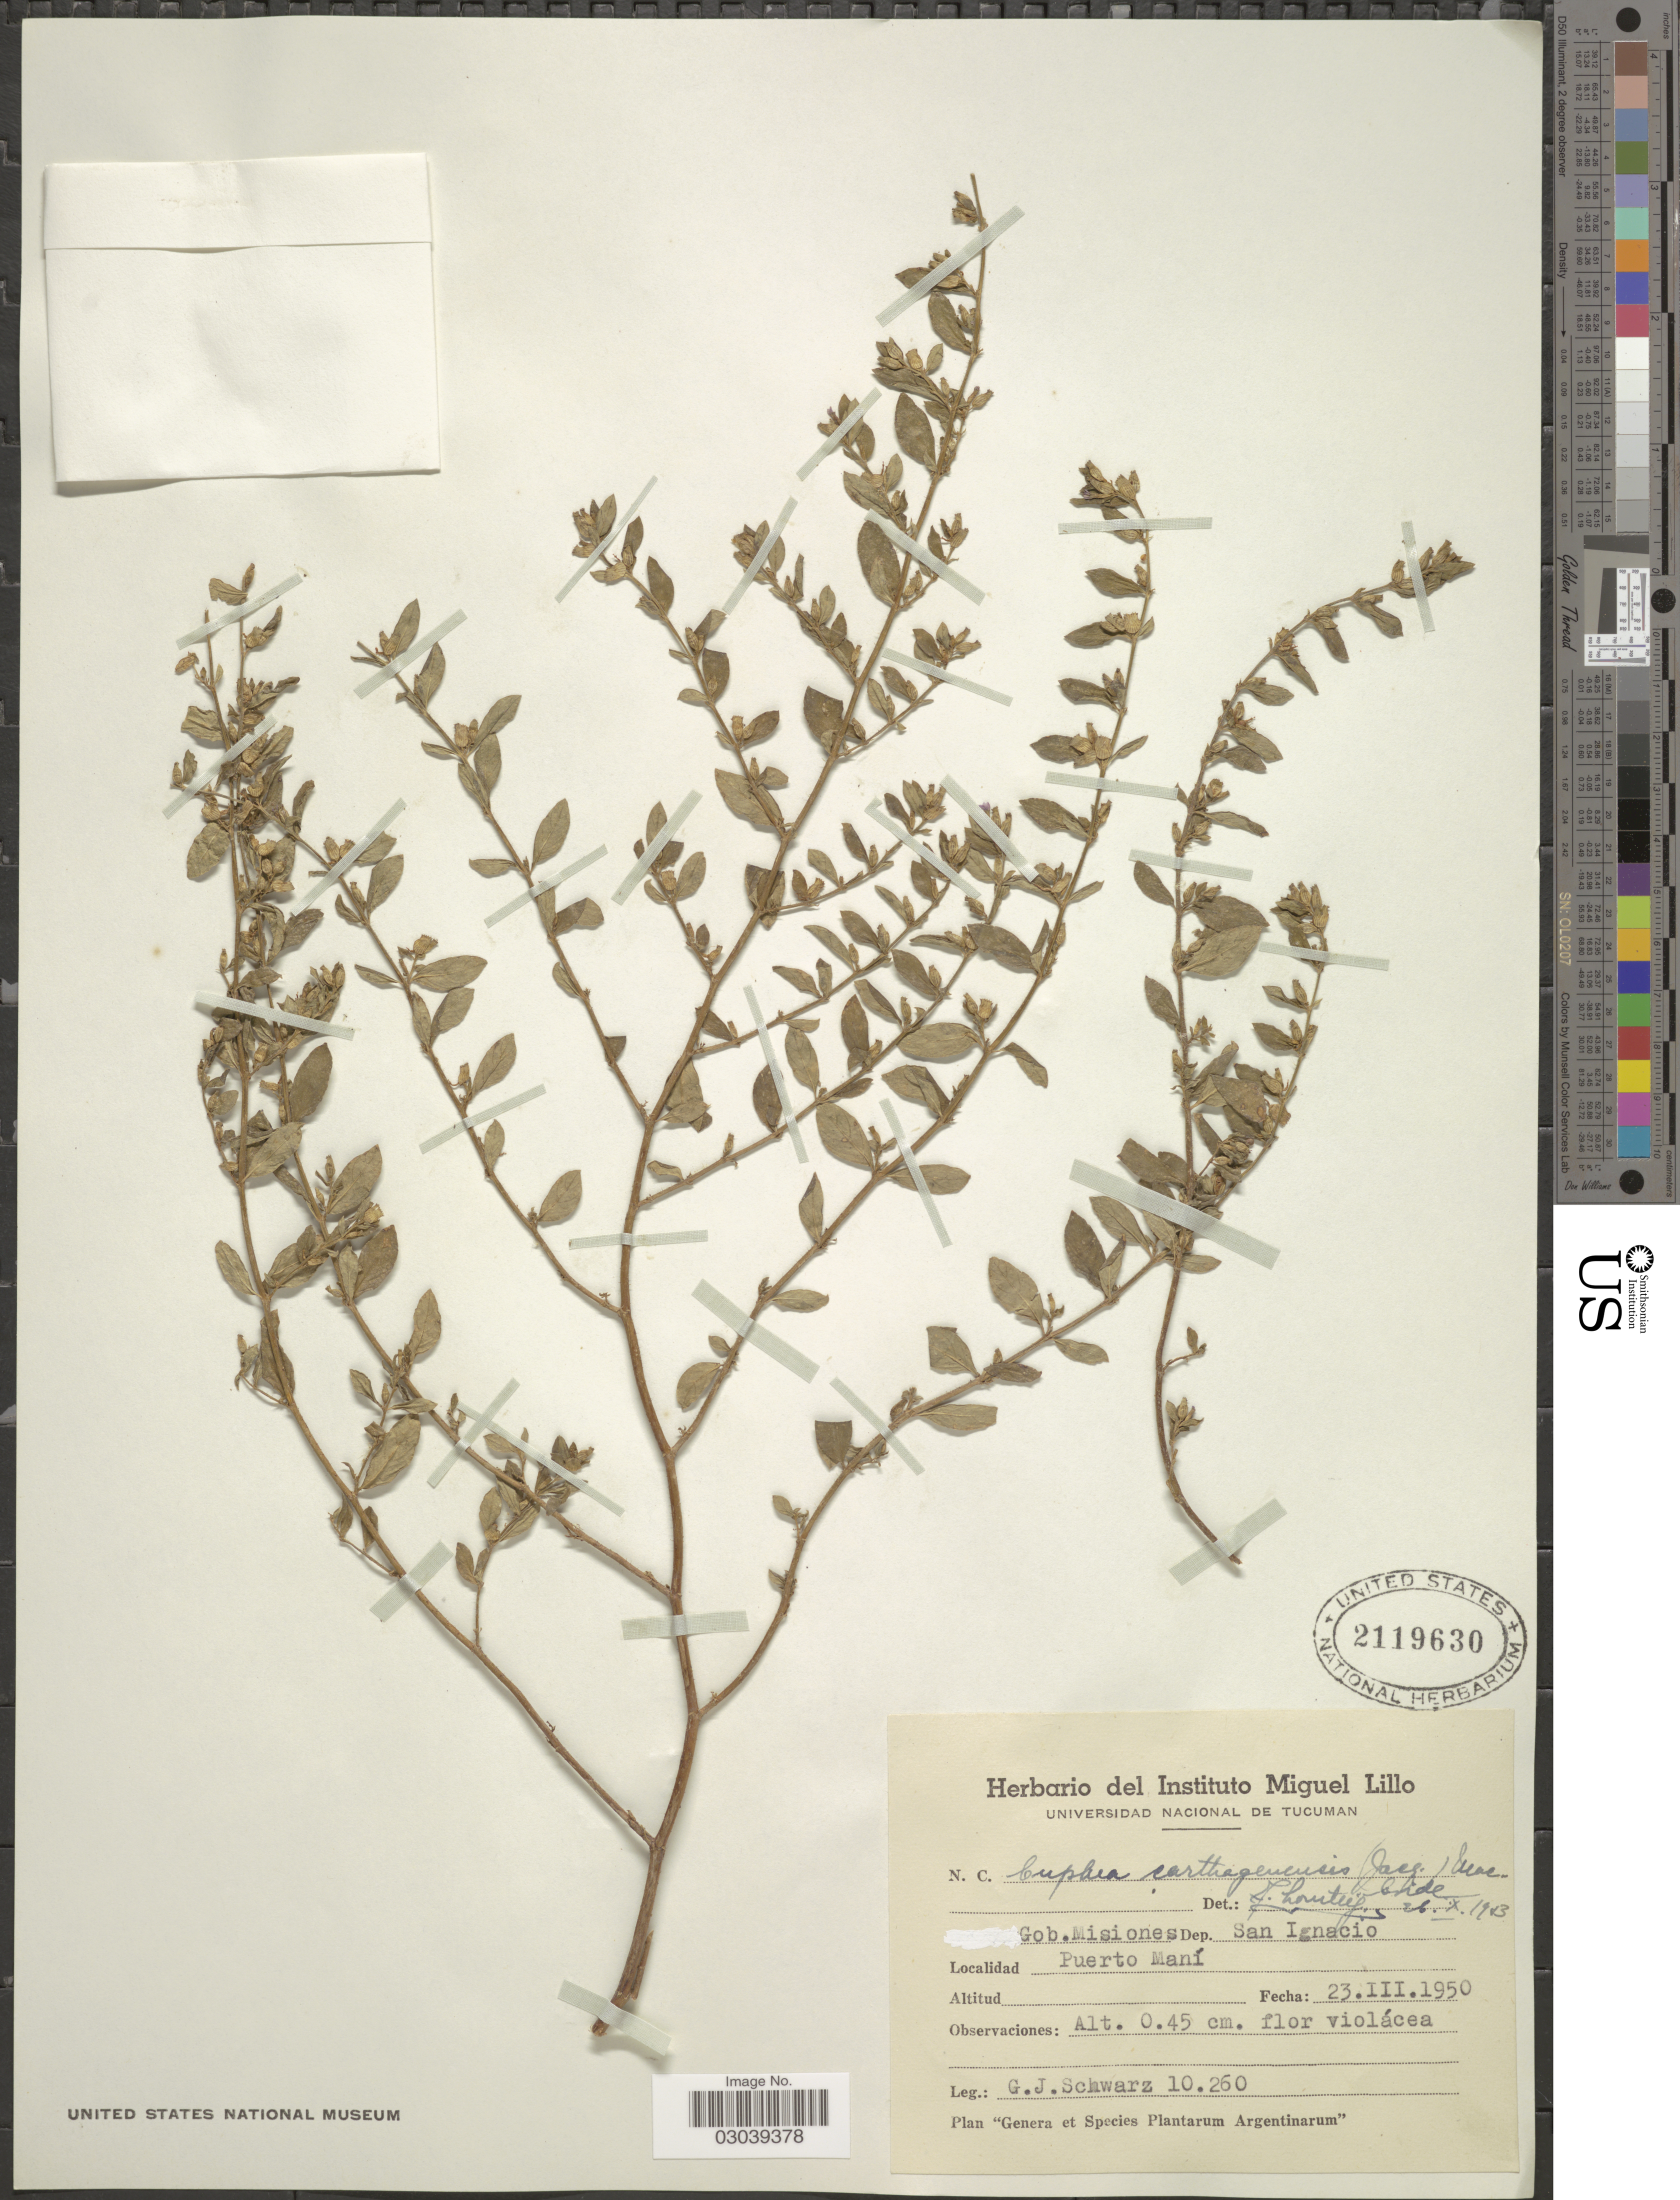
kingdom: Plantae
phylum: Tracheophyta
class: Magnoliopsida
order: Myrtales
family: Lythraceae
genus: Cuphea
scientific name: Cuphea carthagenensis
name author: (Jacq.) J.F. Macbr.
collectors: G. J. Schwarz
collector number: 10260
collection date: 1950-03-23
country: Argentina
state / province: Misiones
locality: Gob. Misiones. Dep. San Ignacio. Puerto Maní.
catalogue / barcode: US 2119630